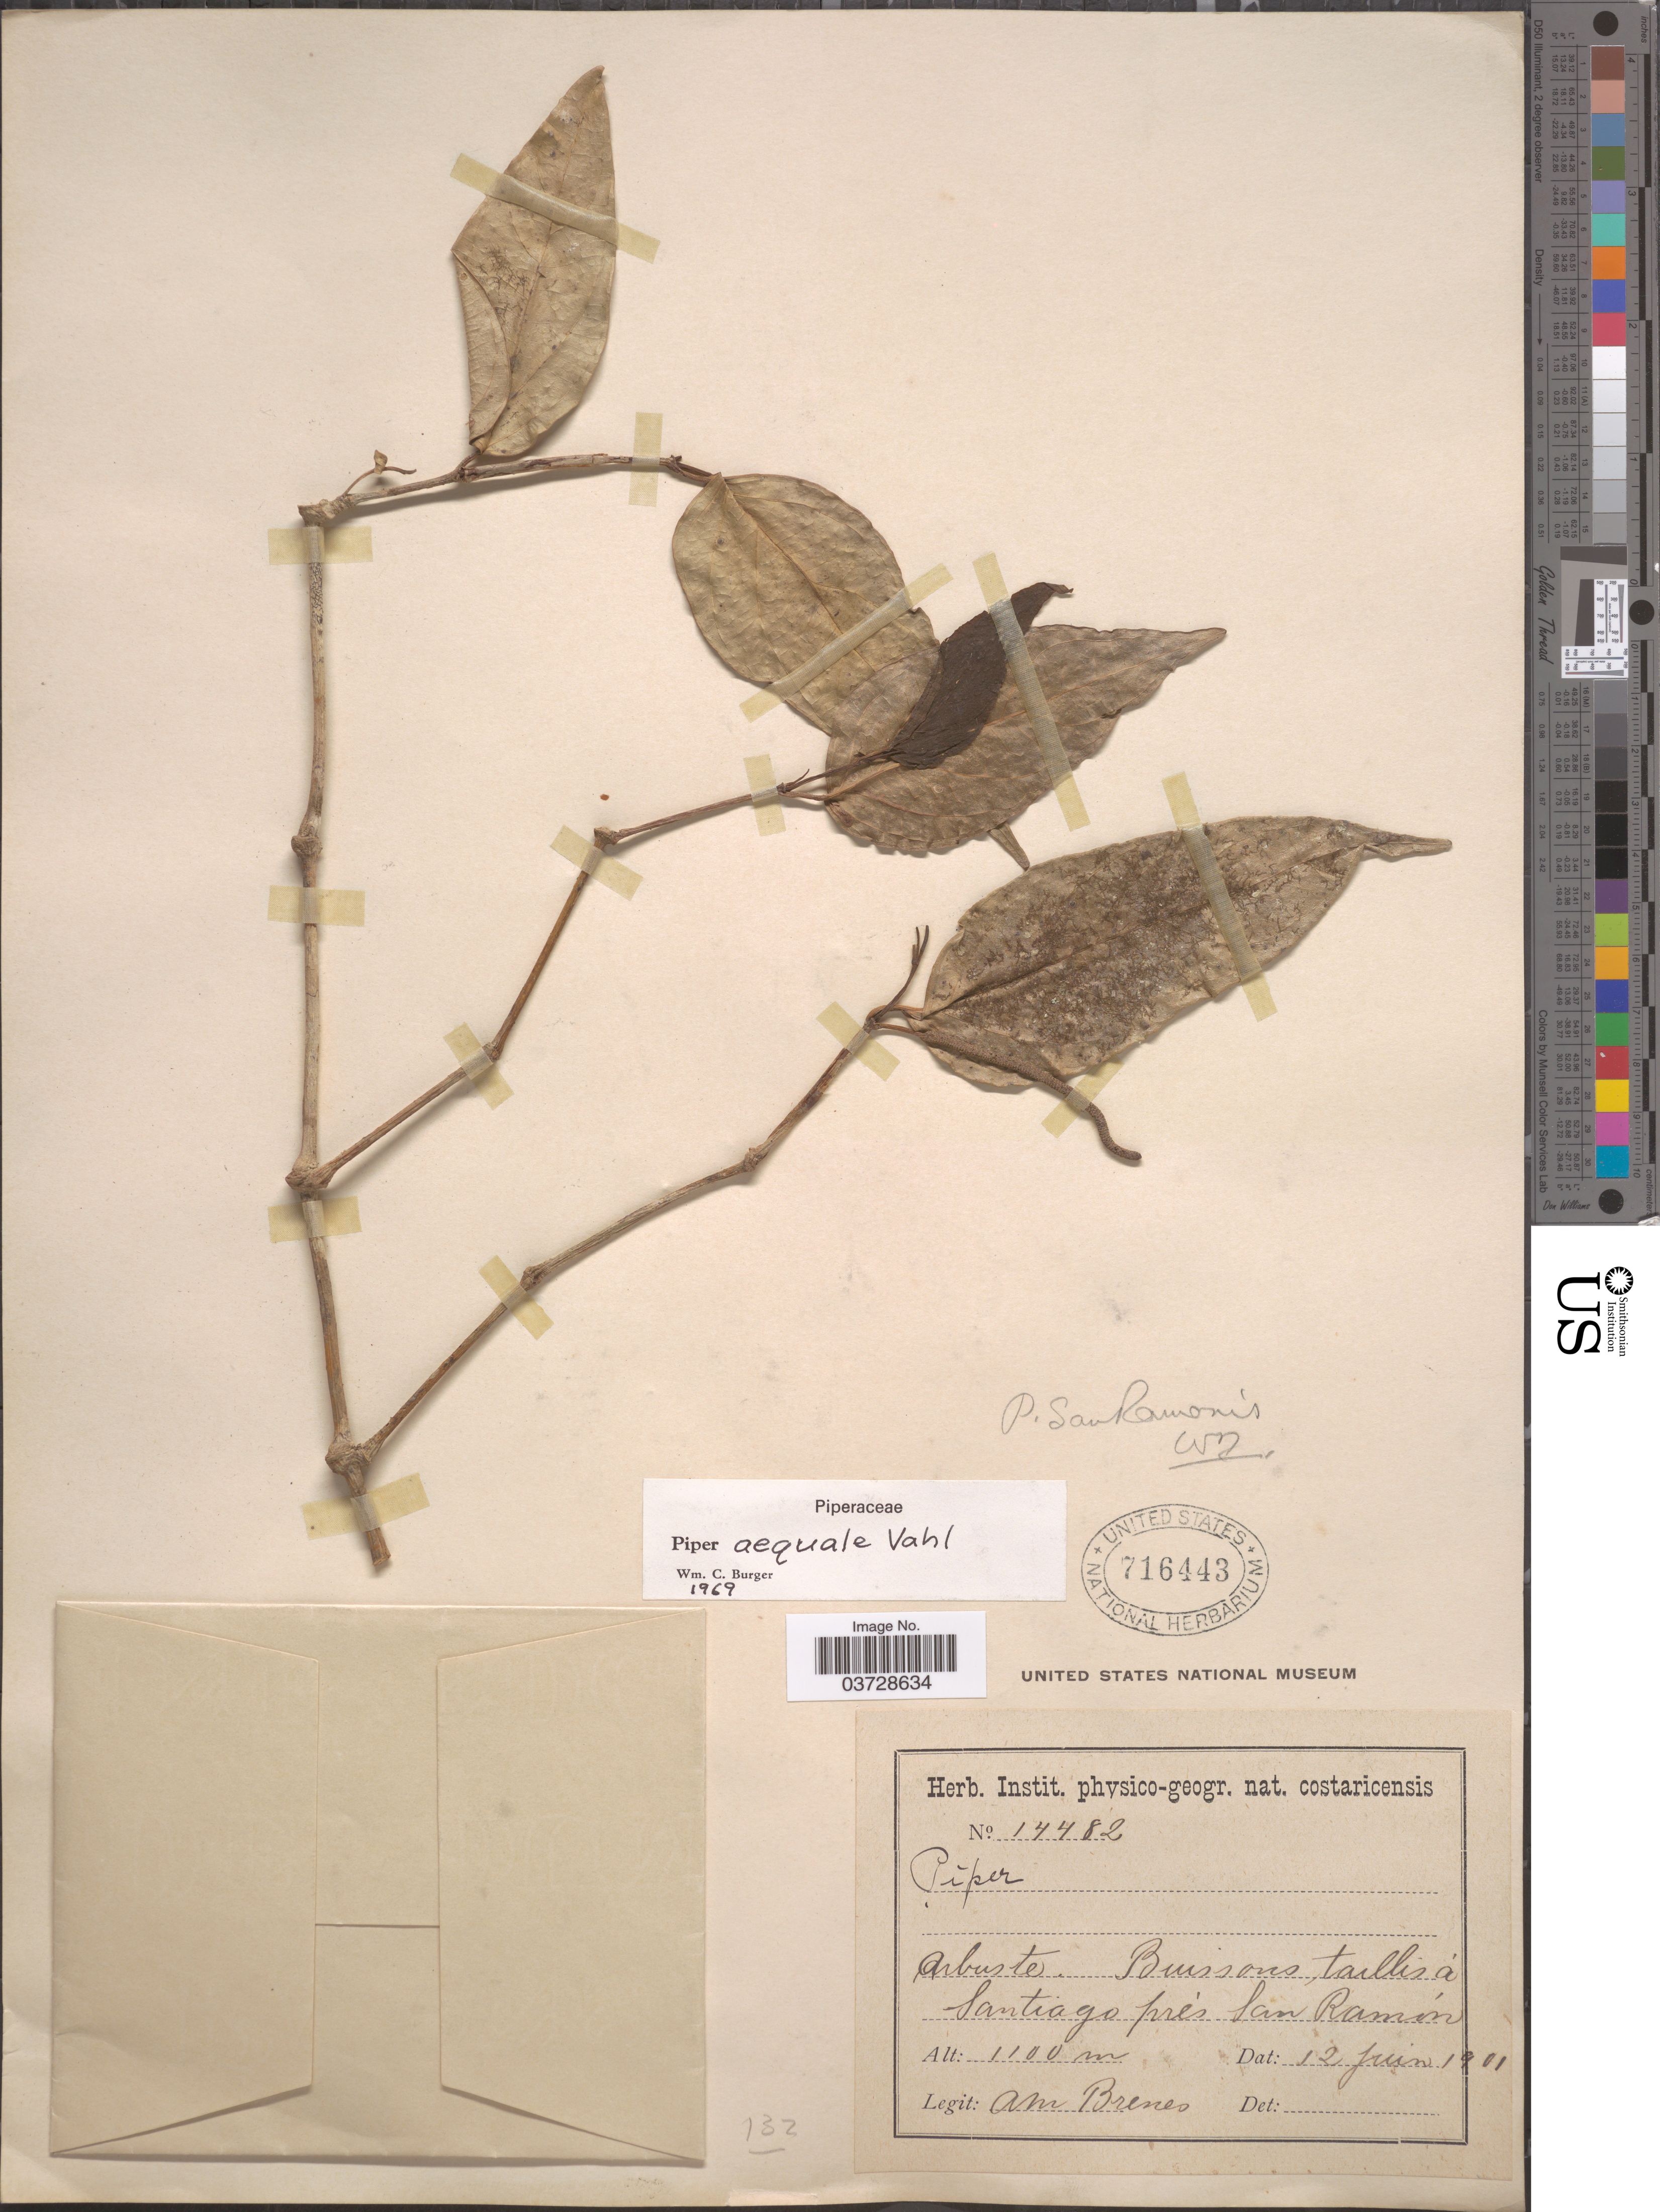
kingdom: Plantae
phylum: Tracheophyta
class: Magnoliopsida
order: Piperales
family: Piperaceae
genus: Piper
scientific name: Piper aequale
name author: Vahl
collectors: A. Brenes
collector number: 14482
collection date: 1901-06-12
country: Costa Rica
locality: Buissons taillis à Santiago près San Ramón.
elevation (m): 1100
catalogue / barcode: US 716443